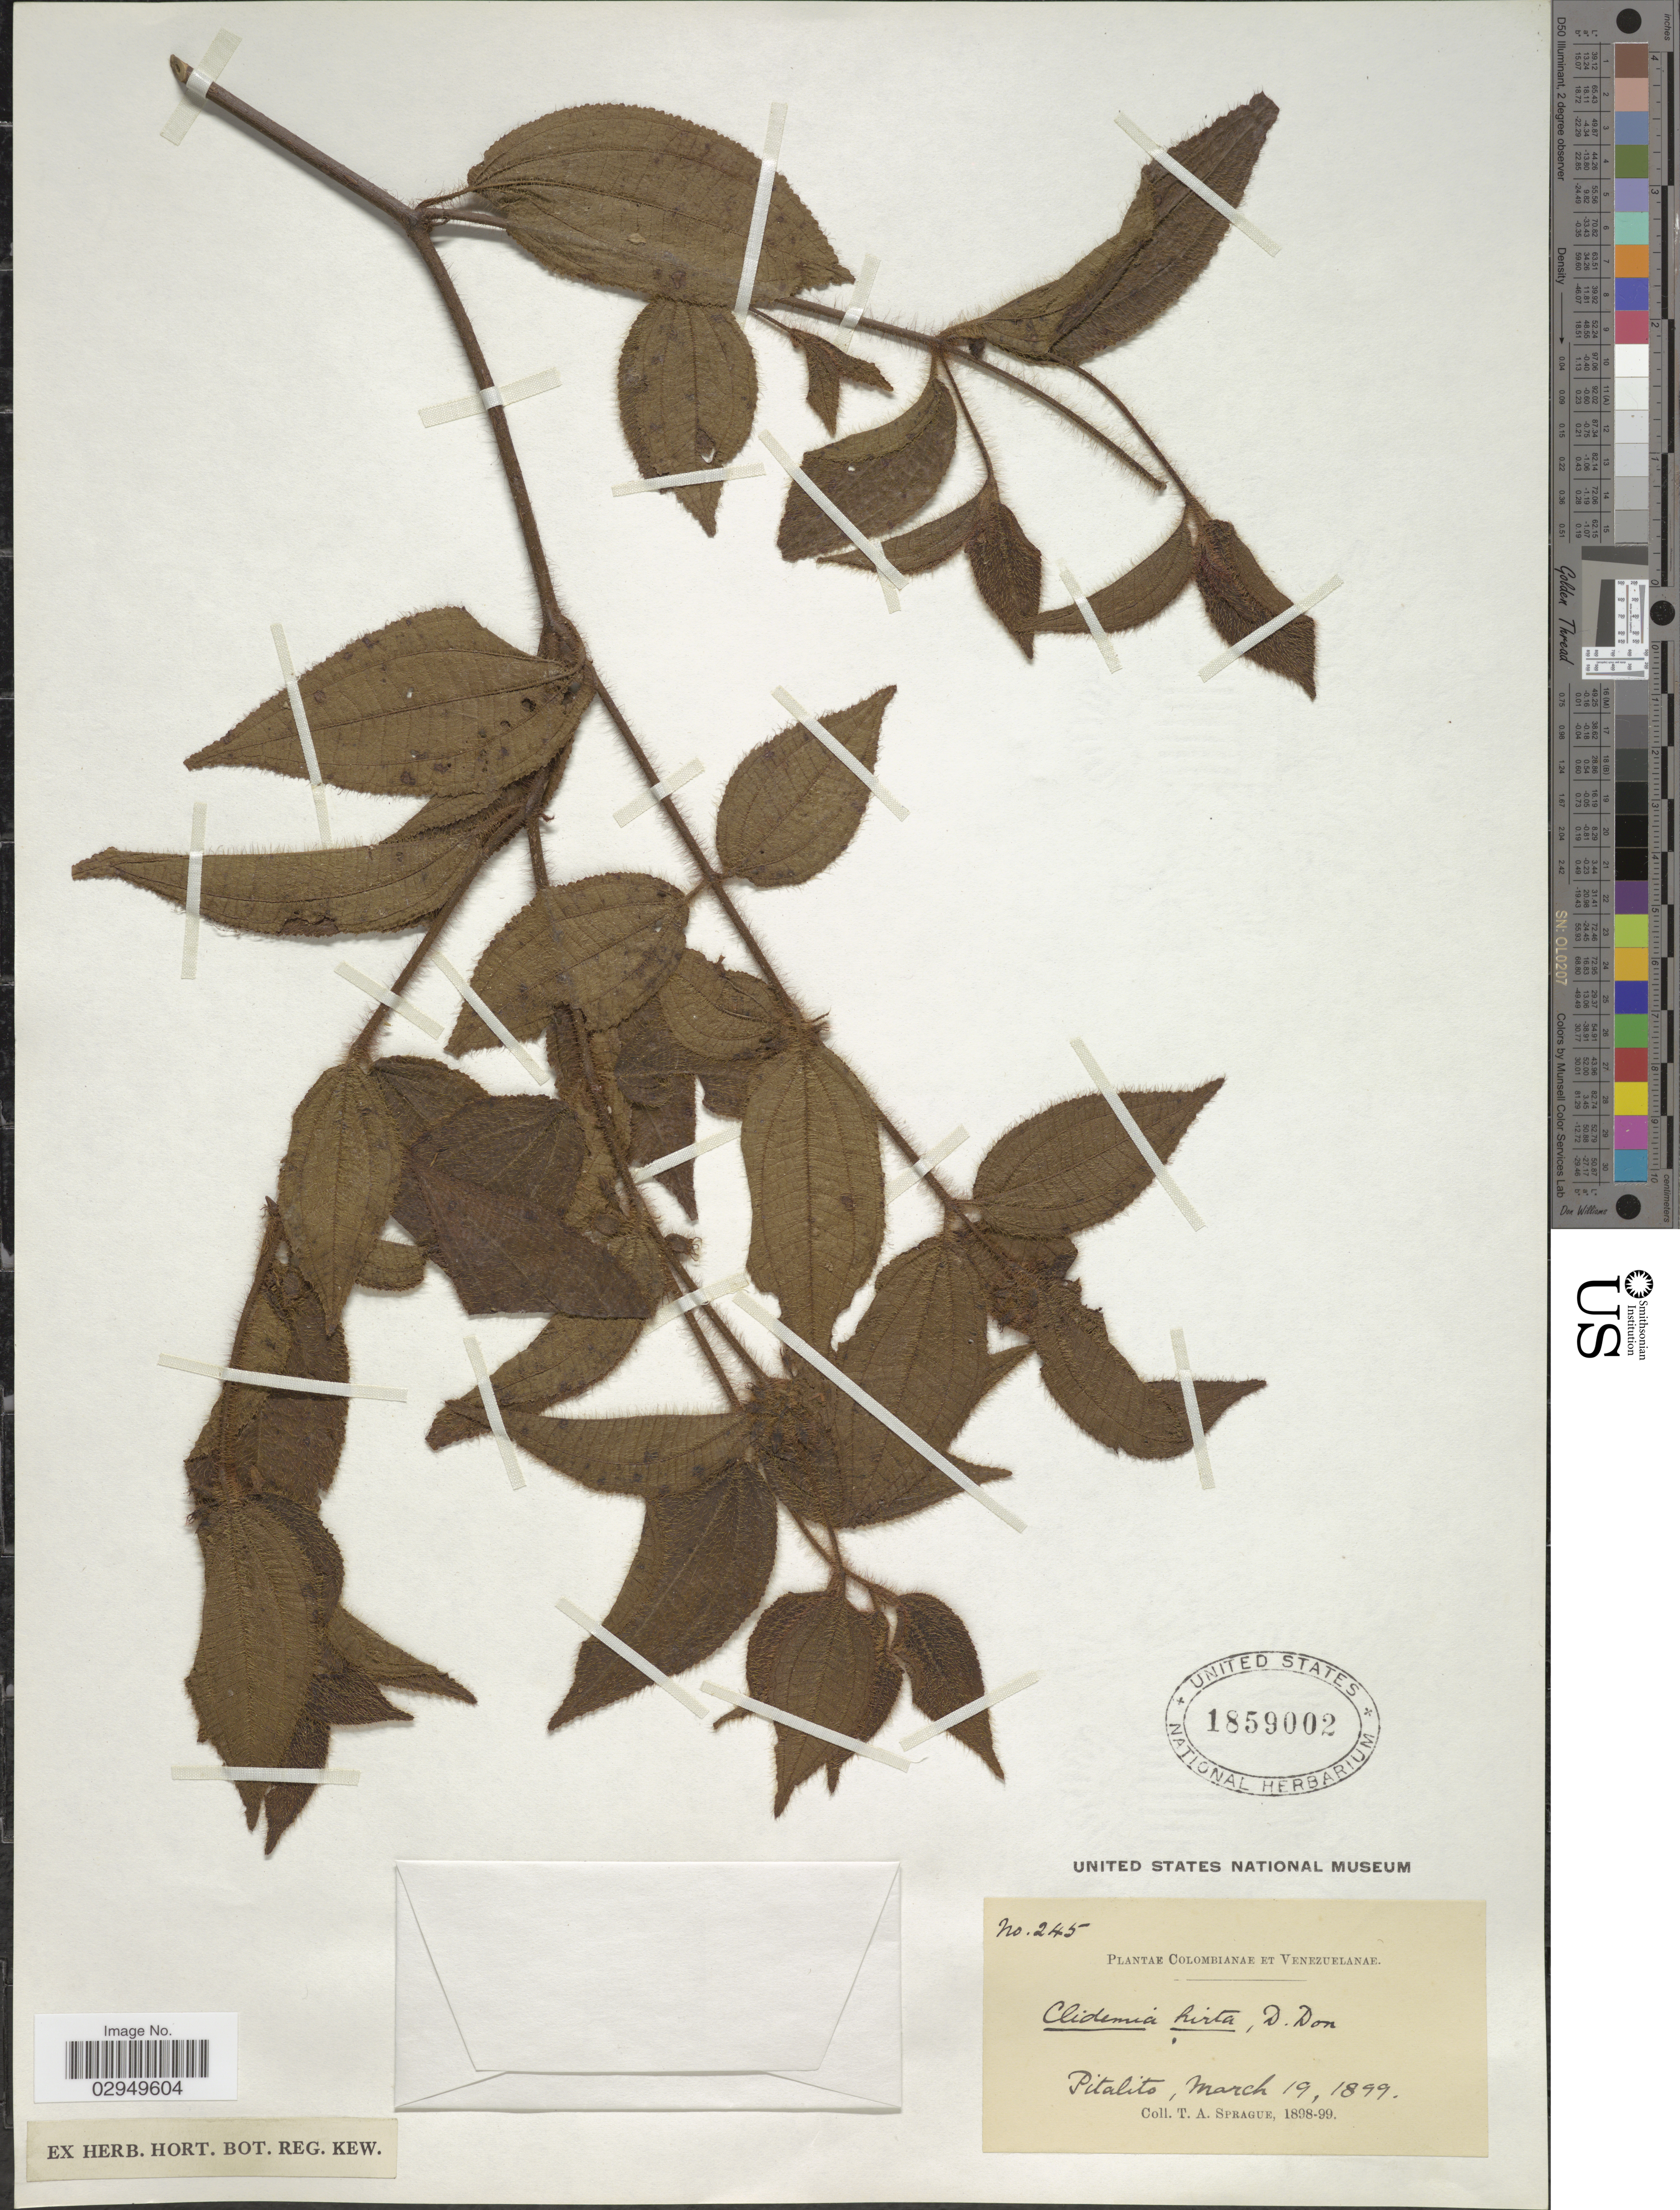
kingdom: Plantae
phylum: Tracheophyta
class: Magnoliopsida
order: Myrtales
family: Melastomataceae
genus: Clidemia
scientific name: Clidemia hirta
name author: (L.) D. Don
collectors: T. A. Sprague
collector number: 245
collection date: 1899-03-19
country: Colombia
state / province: Huila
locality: Colombianae et Venezuelanae. Pitalito.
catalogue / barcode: US 1859002